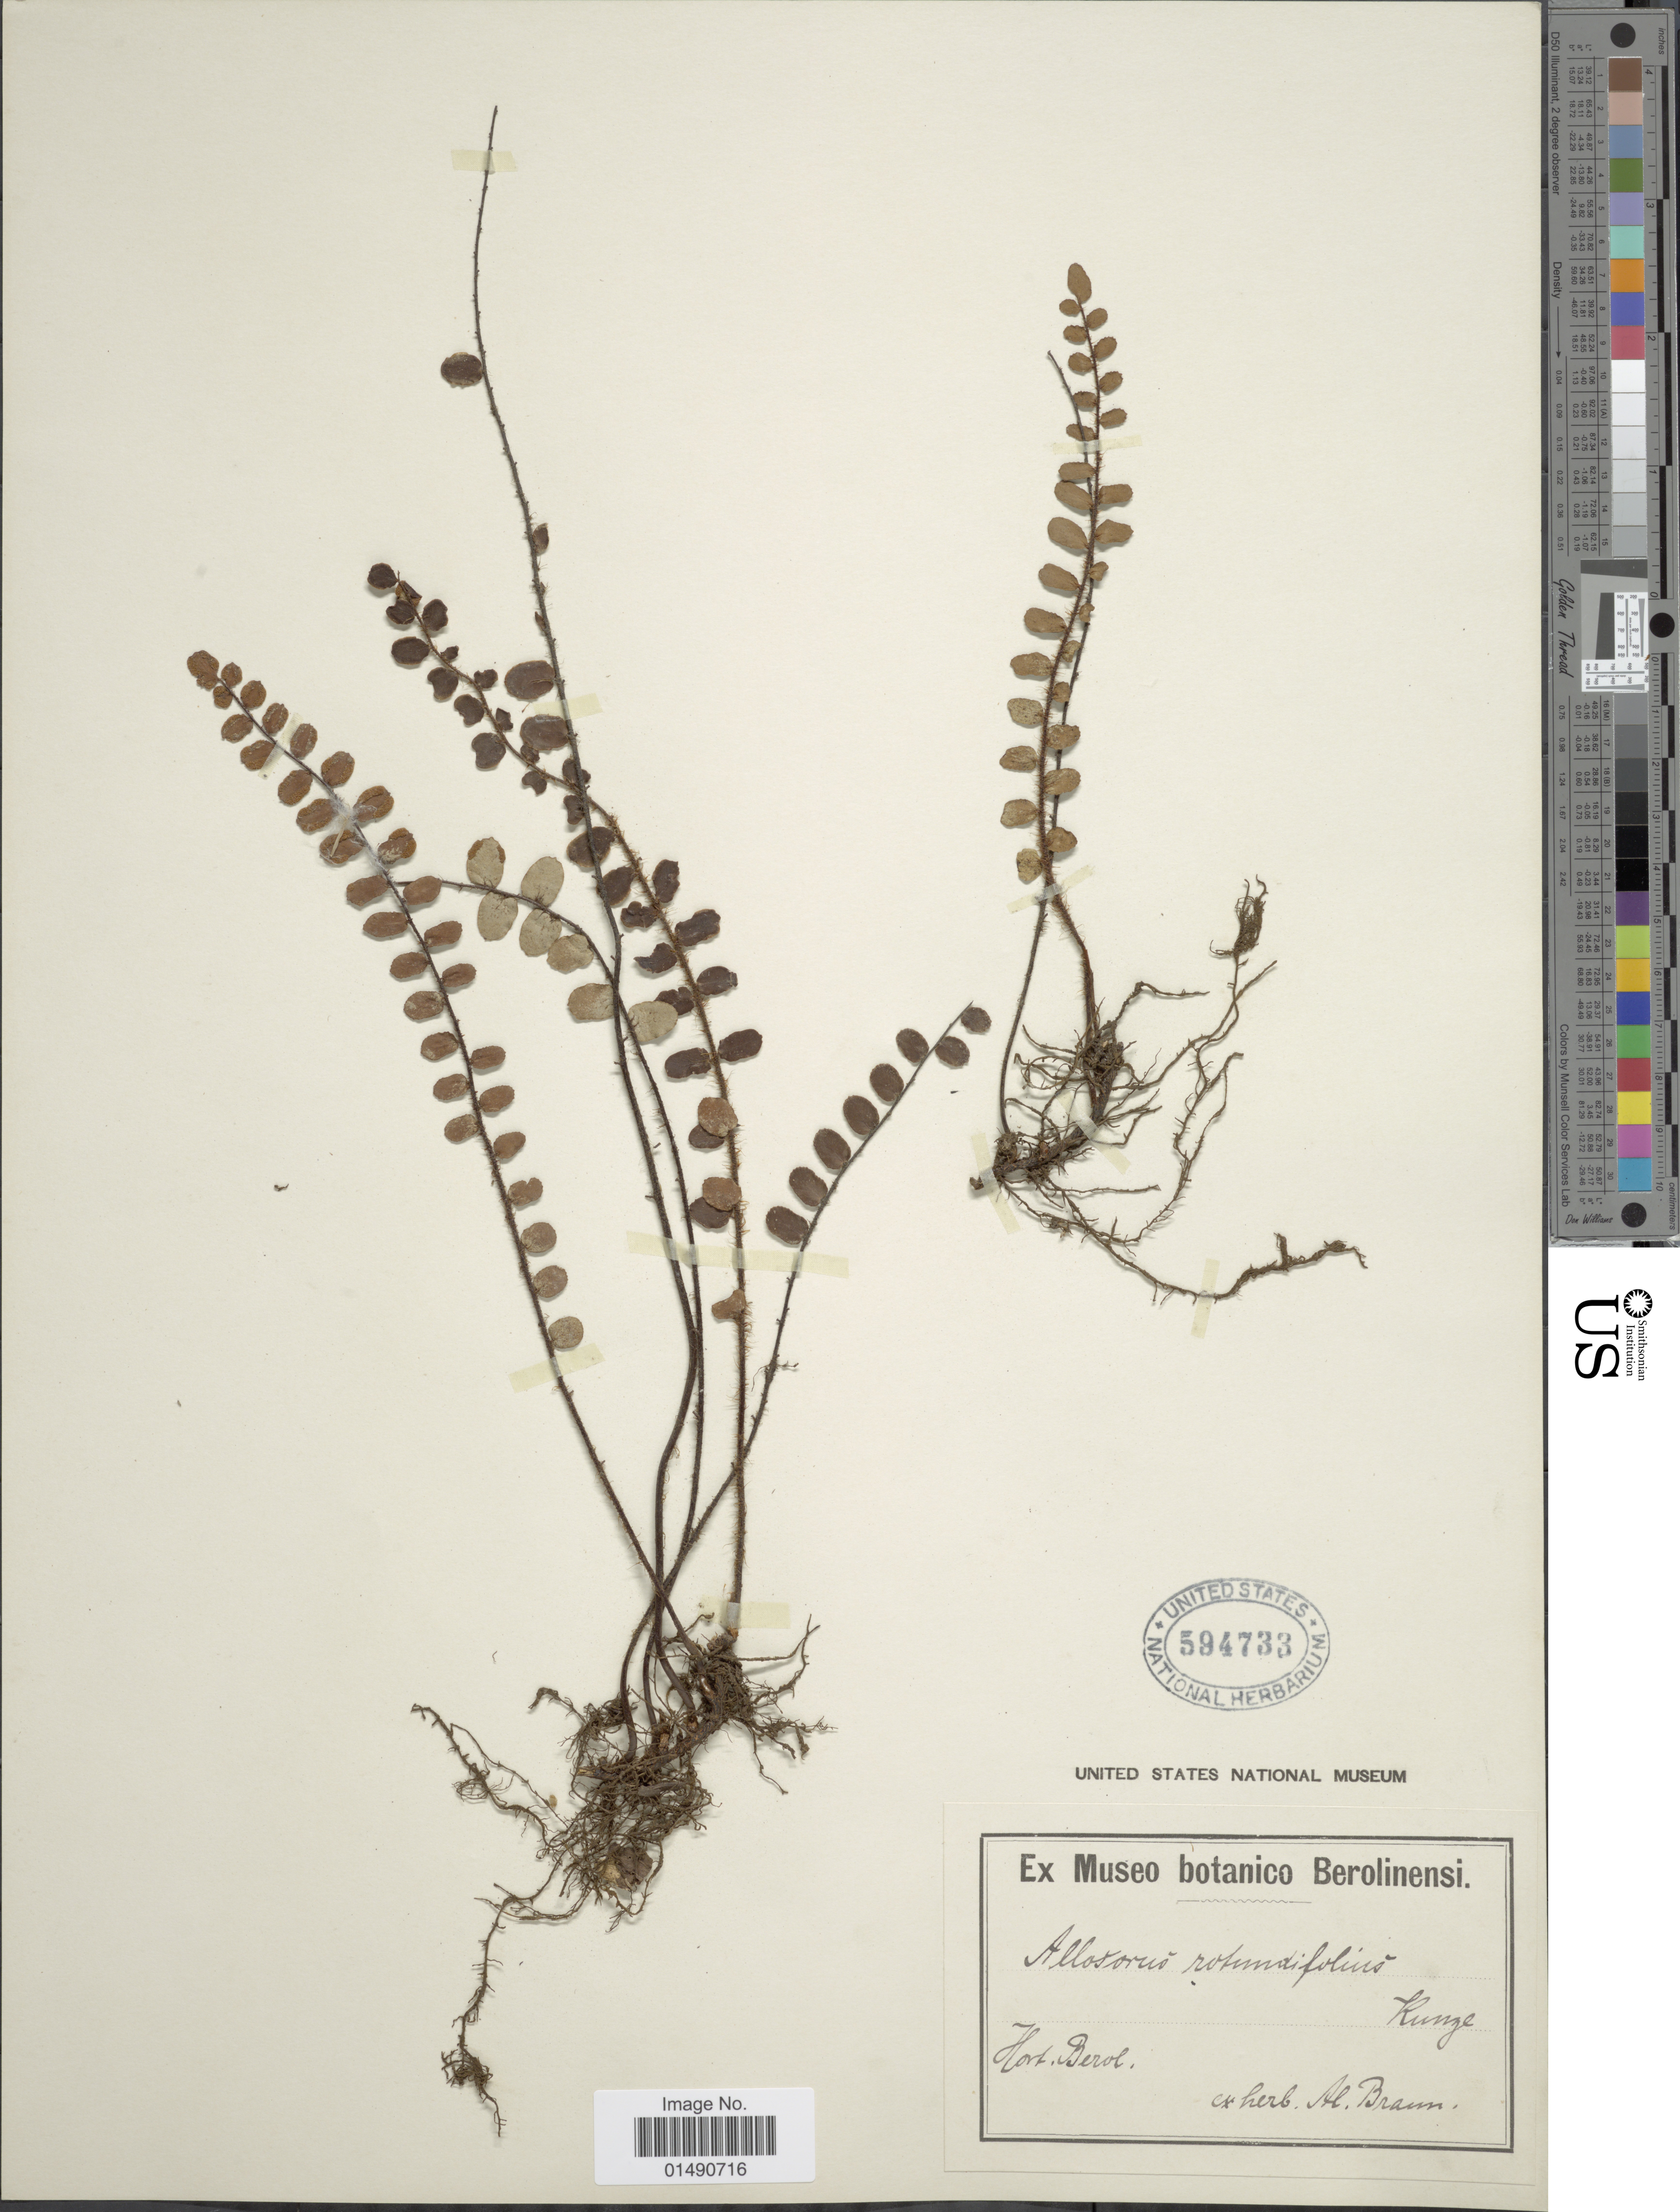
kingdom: Plantae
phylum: Tracheophyta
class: Polypodiopsida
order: Polypodiales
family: Pteridaceae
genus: Pellaea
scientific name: Pellaea rotundifolia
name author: Hook.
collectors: ex herb. A. Braun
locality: Hort. Berol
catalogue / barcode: US 594733